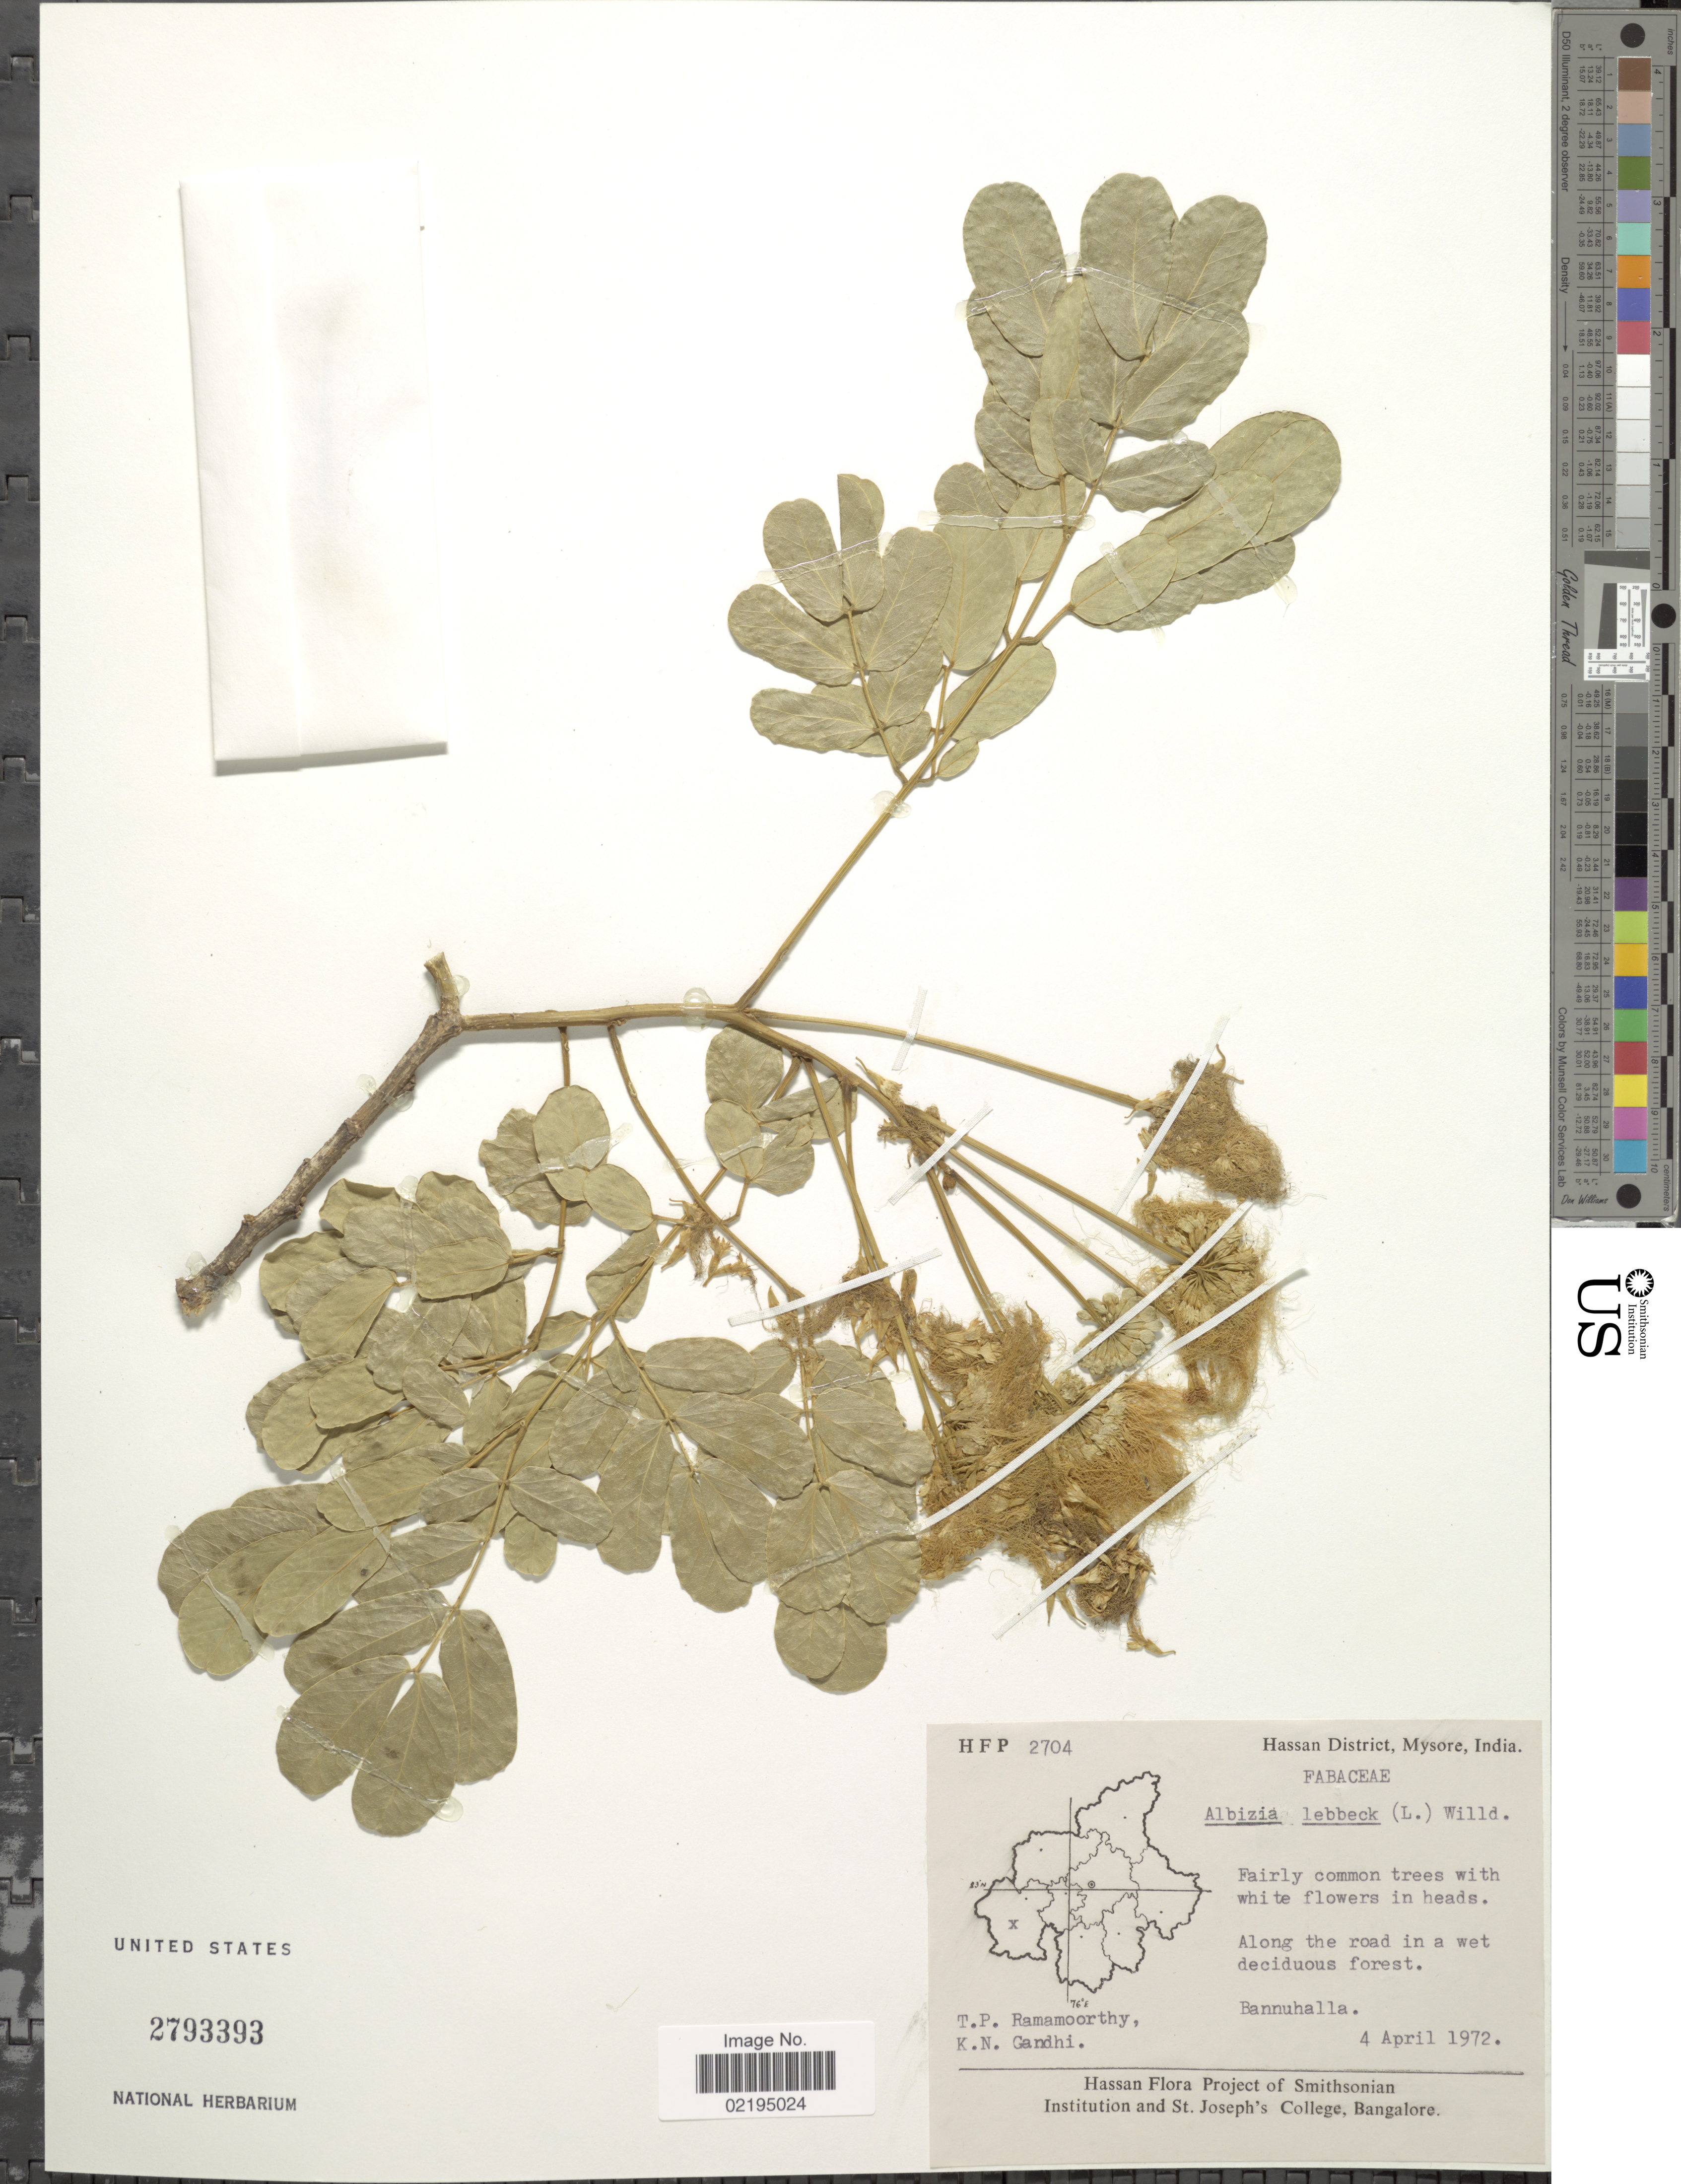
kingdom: Plantae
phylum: Tracheophyta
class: Magnoliopsida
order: Fabales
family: Fabaceae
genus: Albizia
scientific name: Albizia lebbeck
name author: (L.) Benth.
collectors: T. P. Ramamoorthy & K. N. Gandhi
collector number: HFP 2704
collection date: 1972-04-04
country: India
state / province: Karnataka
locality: Hassan District, Mysore, along the road in a wet deciduous foresr, Bannuhalla.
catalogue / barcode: US 2793393